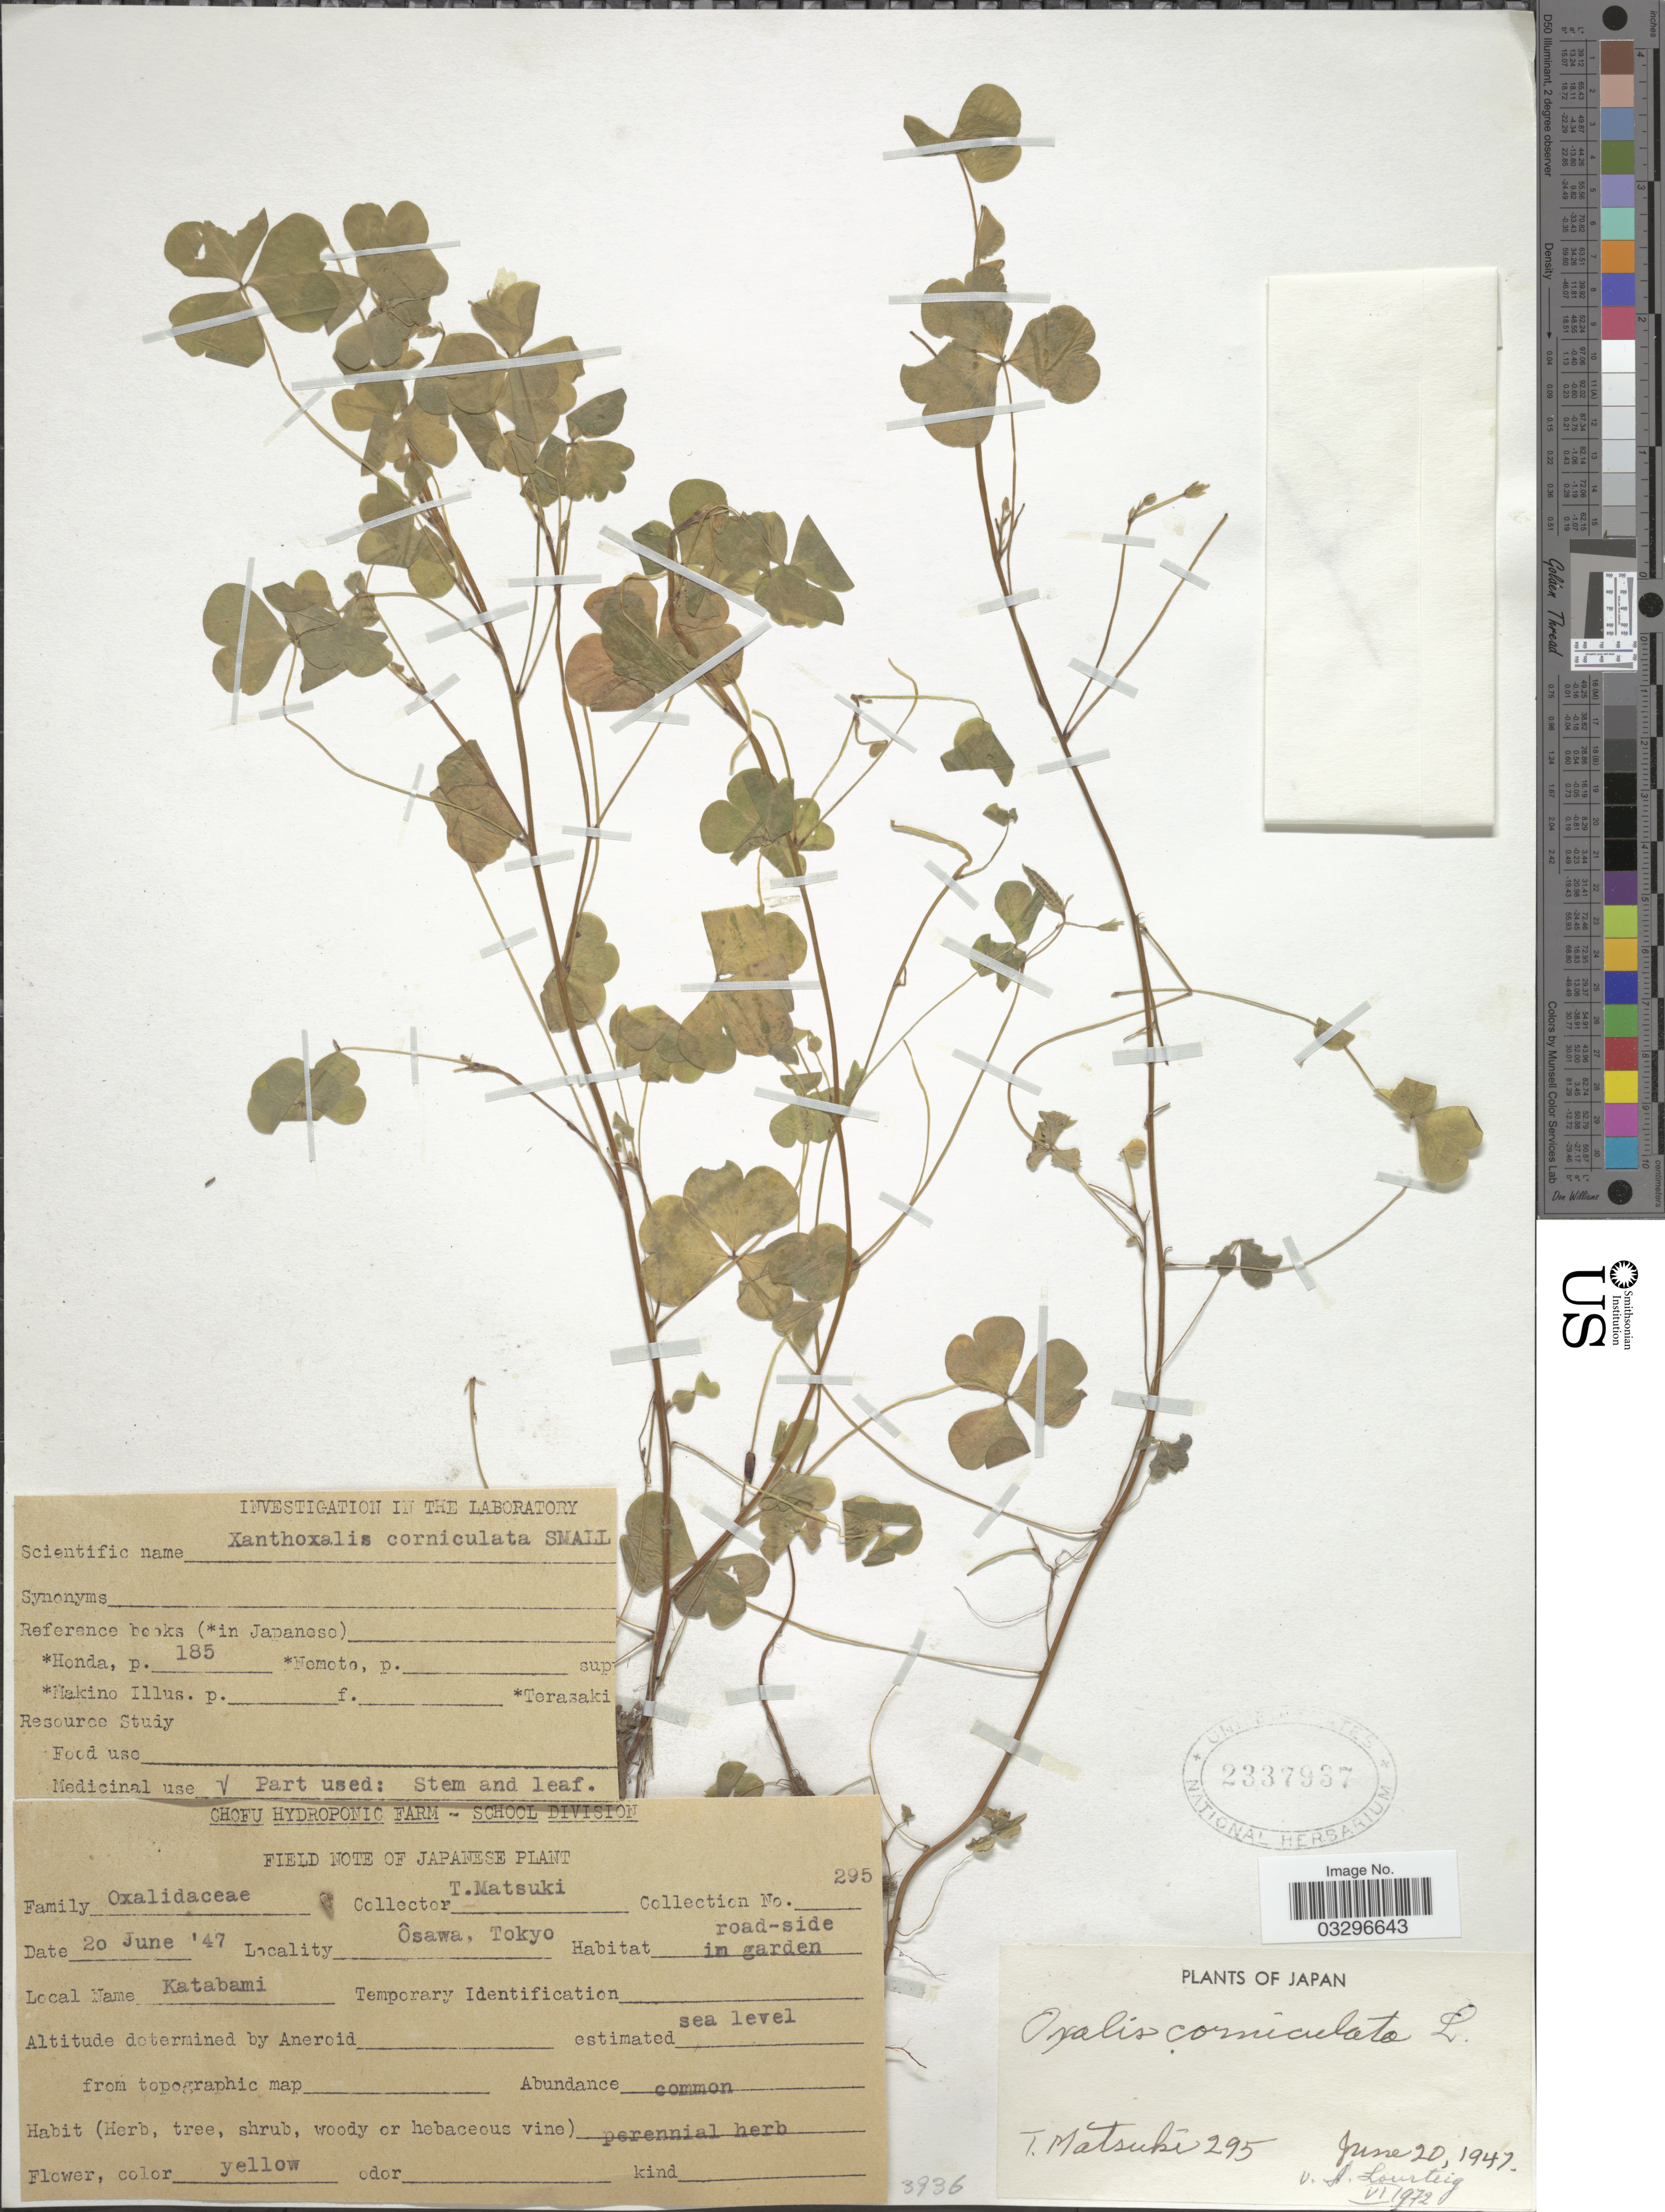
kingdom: Plantae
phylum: Tracheophyta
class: Magnoliopsida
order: Oxalidales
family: Oxalidaceae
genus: Oxalis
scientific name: Oxalis corniculata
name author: L.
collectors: T. Matsuki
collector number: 295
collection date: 1947-06-20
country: Japan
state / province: Tokyo, Federal City of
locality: Ôsawa.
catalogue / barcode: US 2337937